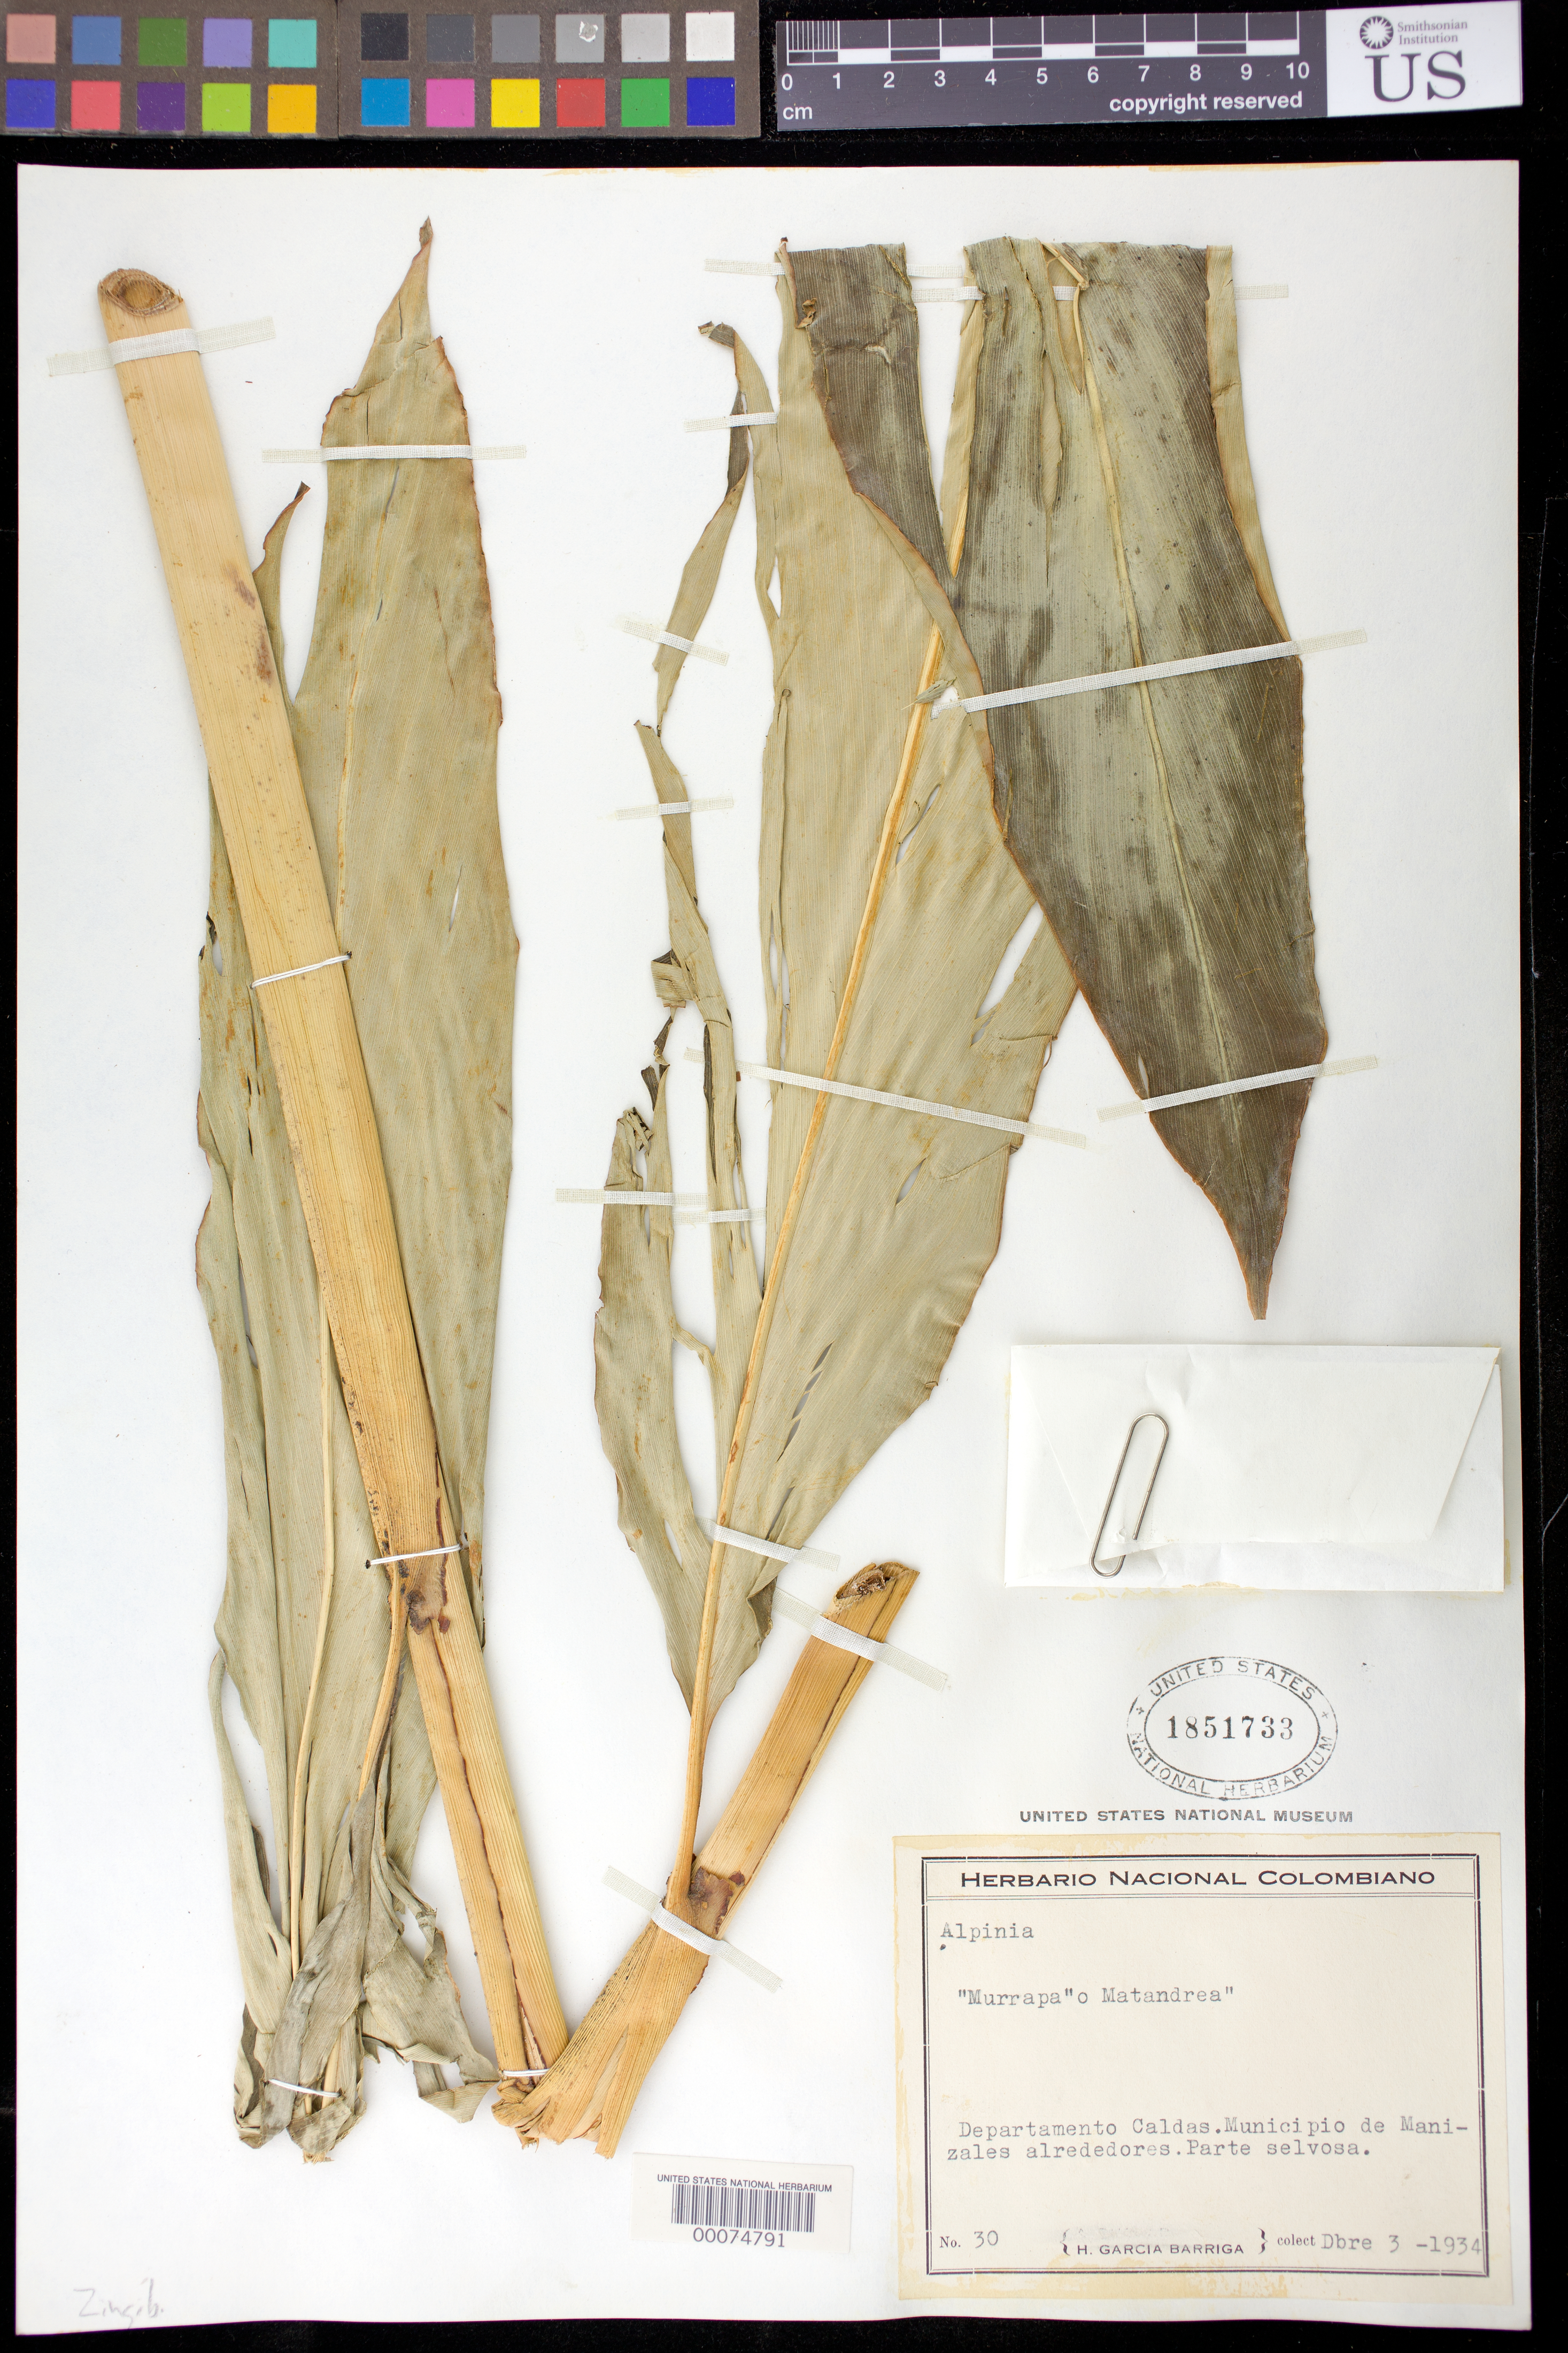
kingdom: Plantae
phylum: Tracheophyta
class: Liliopsida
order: Zingiberales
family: Zingiberaceae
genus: Alpinia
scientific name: Alpinia sp.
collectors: H. García Barriga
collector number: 30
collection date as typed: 03 Dec 1934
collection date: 1934-12-03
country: Colombia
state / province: Caldas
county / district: Manizales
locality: Municipio de Manizales vicinity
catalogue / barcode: US 1851733